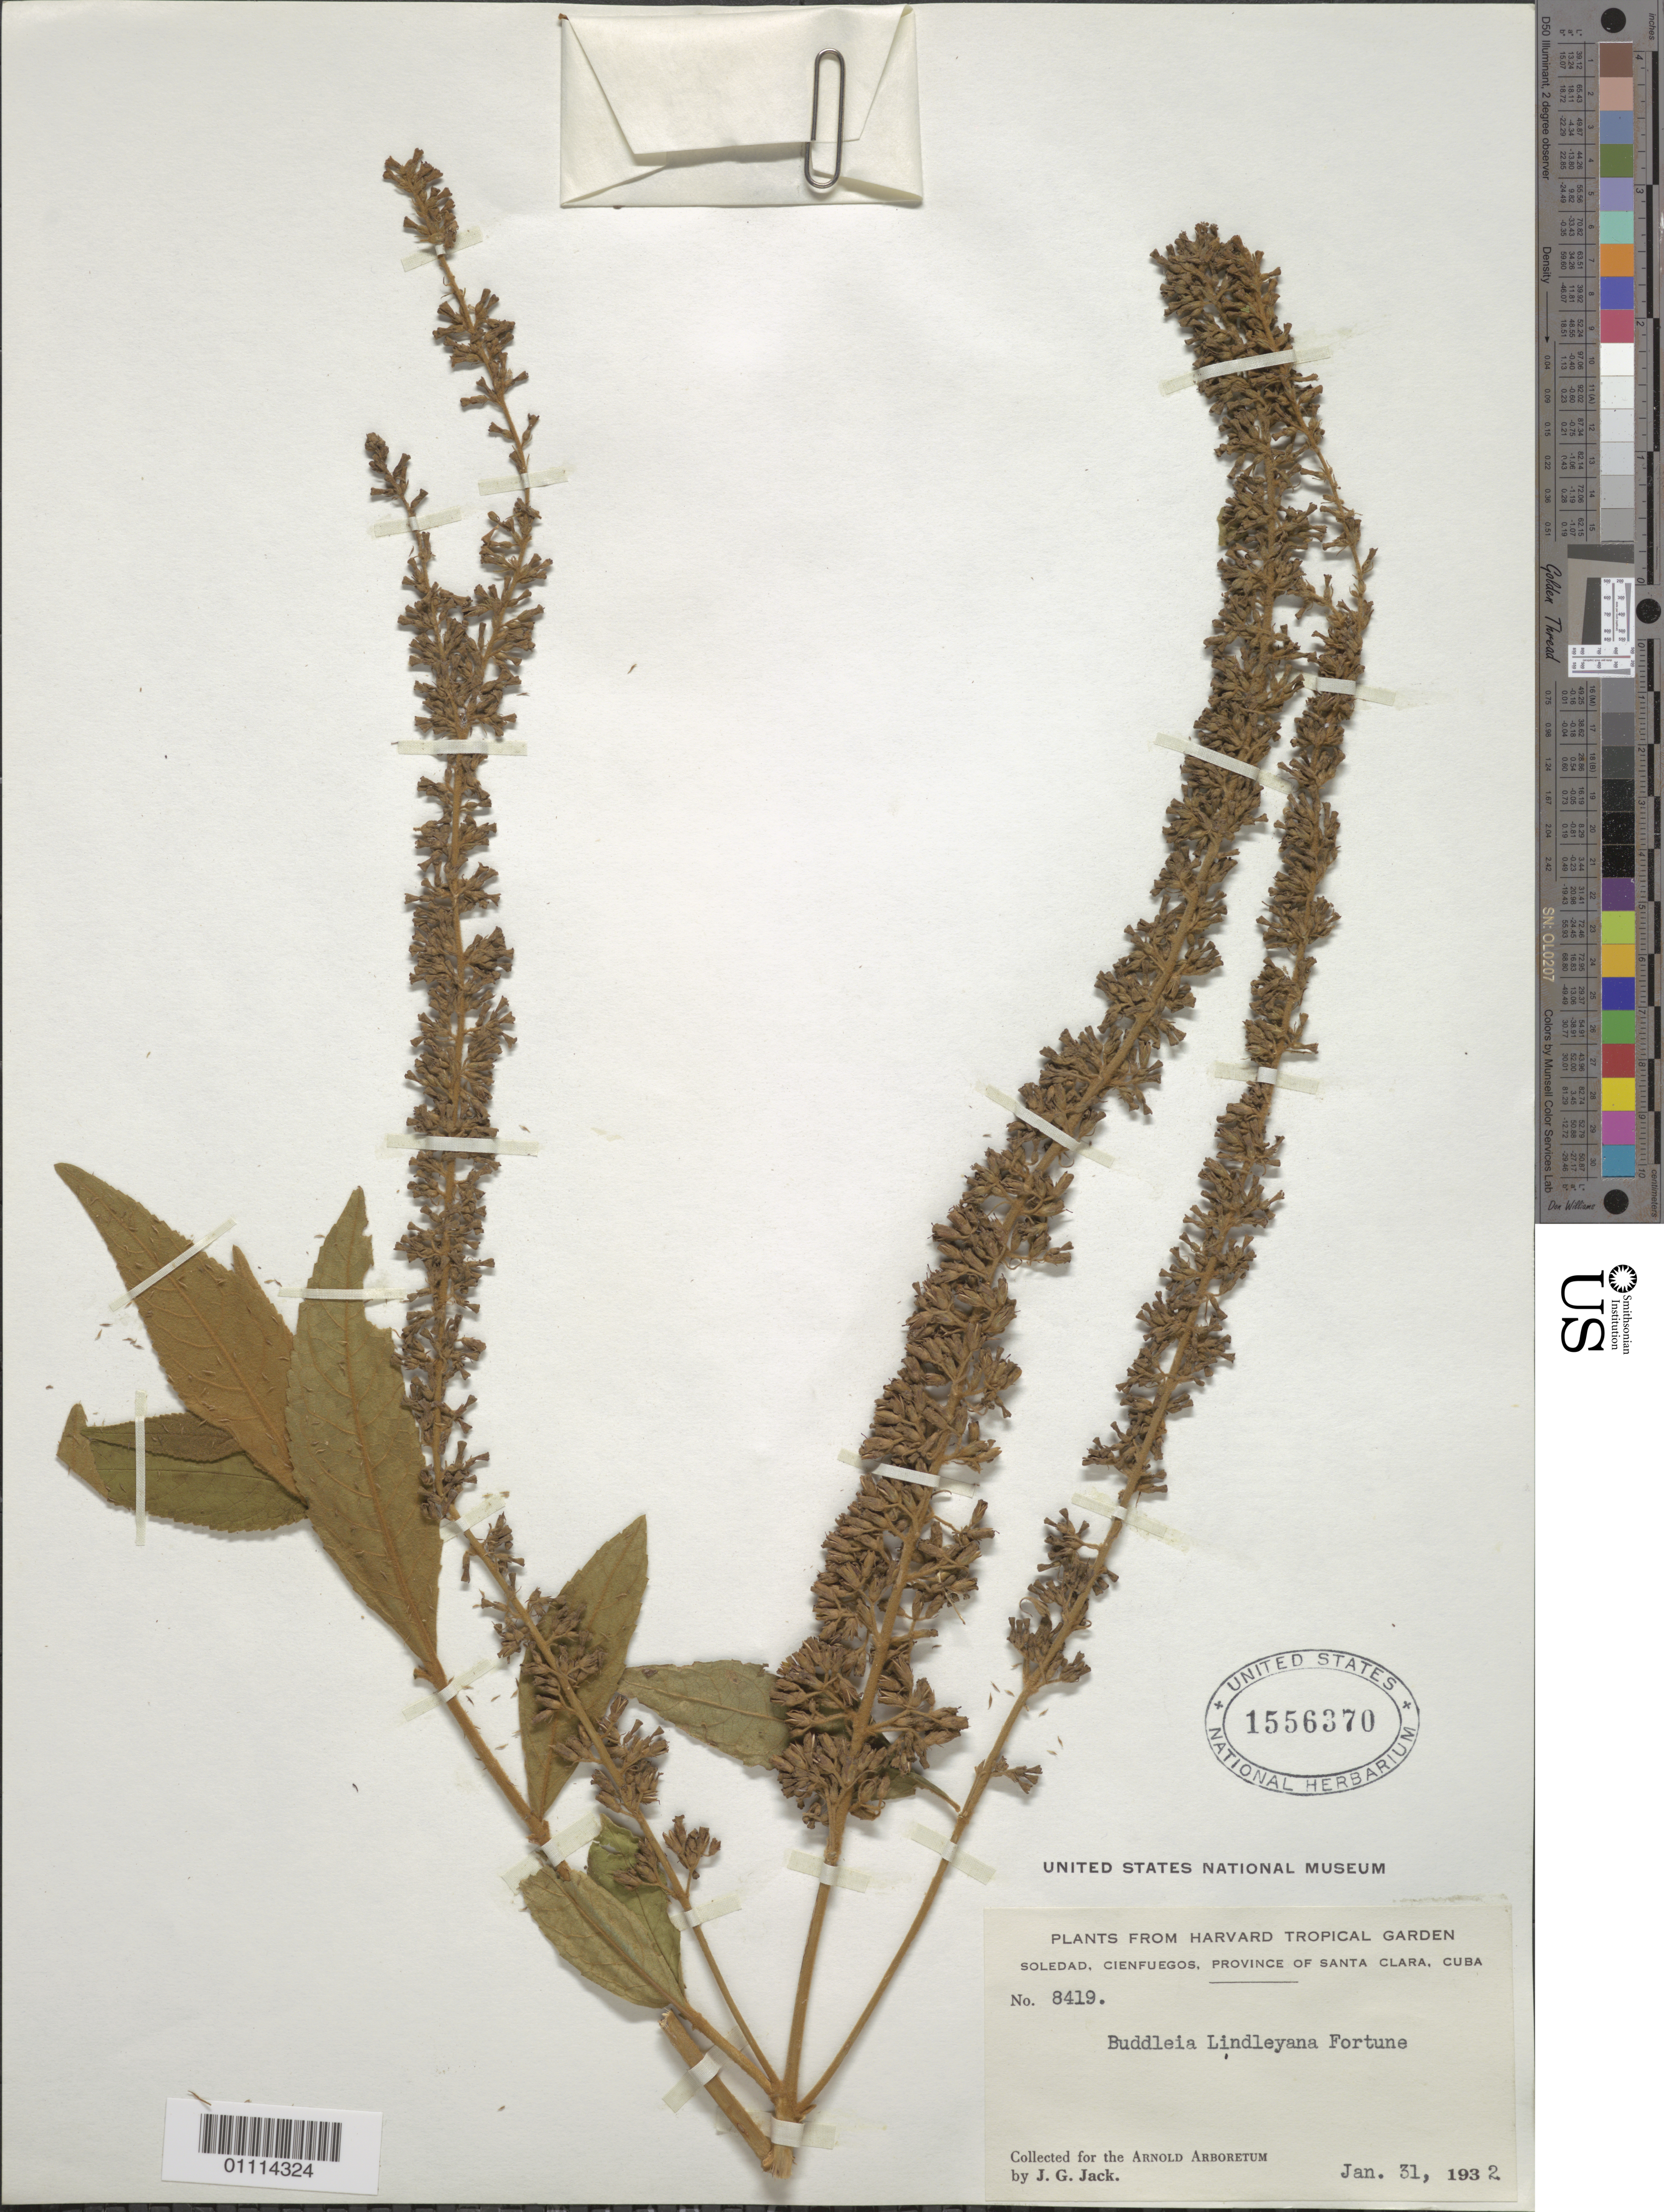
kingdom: Plantae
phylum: Tracheophyta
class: Magnoliopsida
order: Lamiales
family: Scrophulariaceae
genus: Buddleja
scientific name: Buddleja lindleyana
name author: Fortune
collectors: J. G. Jack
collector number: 8419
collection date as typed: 31 Jan 1932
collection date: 1932-01-31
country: Cuba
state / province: Cienfuegos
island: Cuba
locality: Soledad, Cienfuegos, Province of Santa Clara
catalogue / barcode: US 1556370